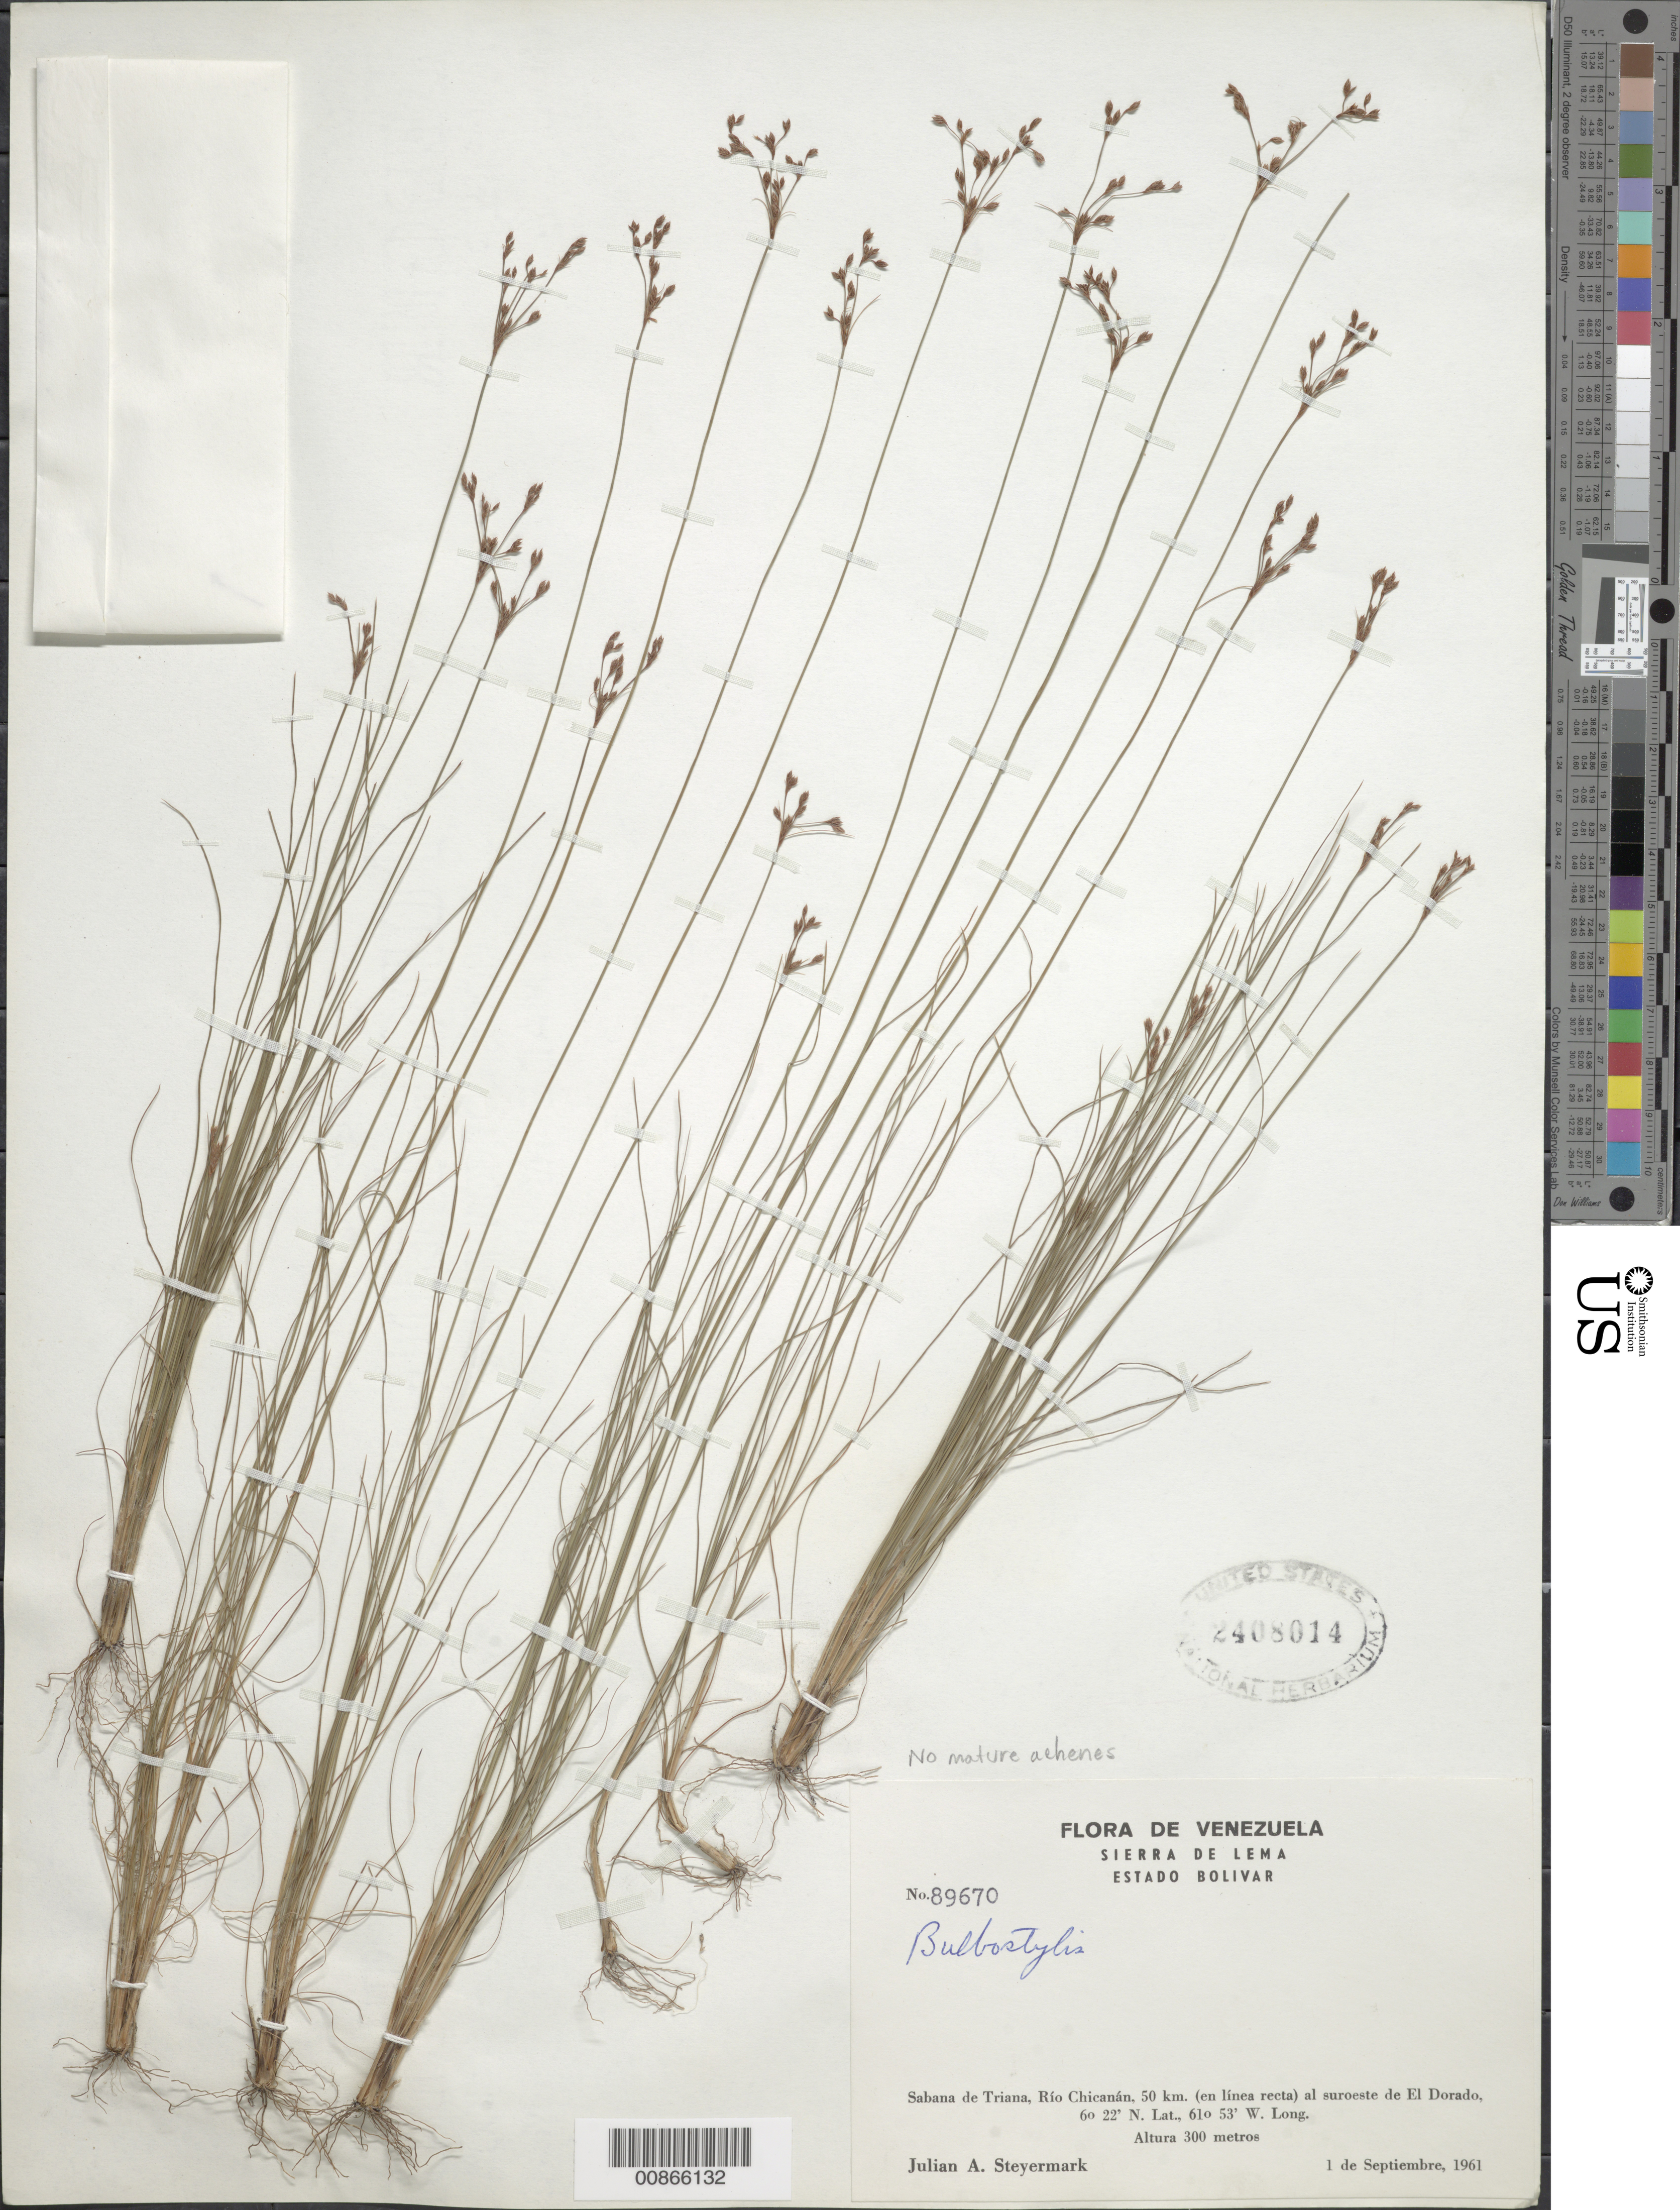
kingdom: Plantae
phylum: Tracheophyta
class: Liliopsida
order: Poales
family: Cyperaceae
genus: Bulbostylis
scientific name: Bulbostylis junciformis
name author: (Kunth) C.B. Clarke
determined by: Maciel-Silva, J. F.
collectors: J. Steyermark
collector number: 89670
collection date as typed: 1-Sep-61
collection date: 1961-09-01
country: Venezuela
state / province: Bolívar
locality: Sabana de Triana, Río Chicanán, 50 km (in línea recta) al SW de El Dorado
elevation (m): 300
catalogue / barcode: US 2408014